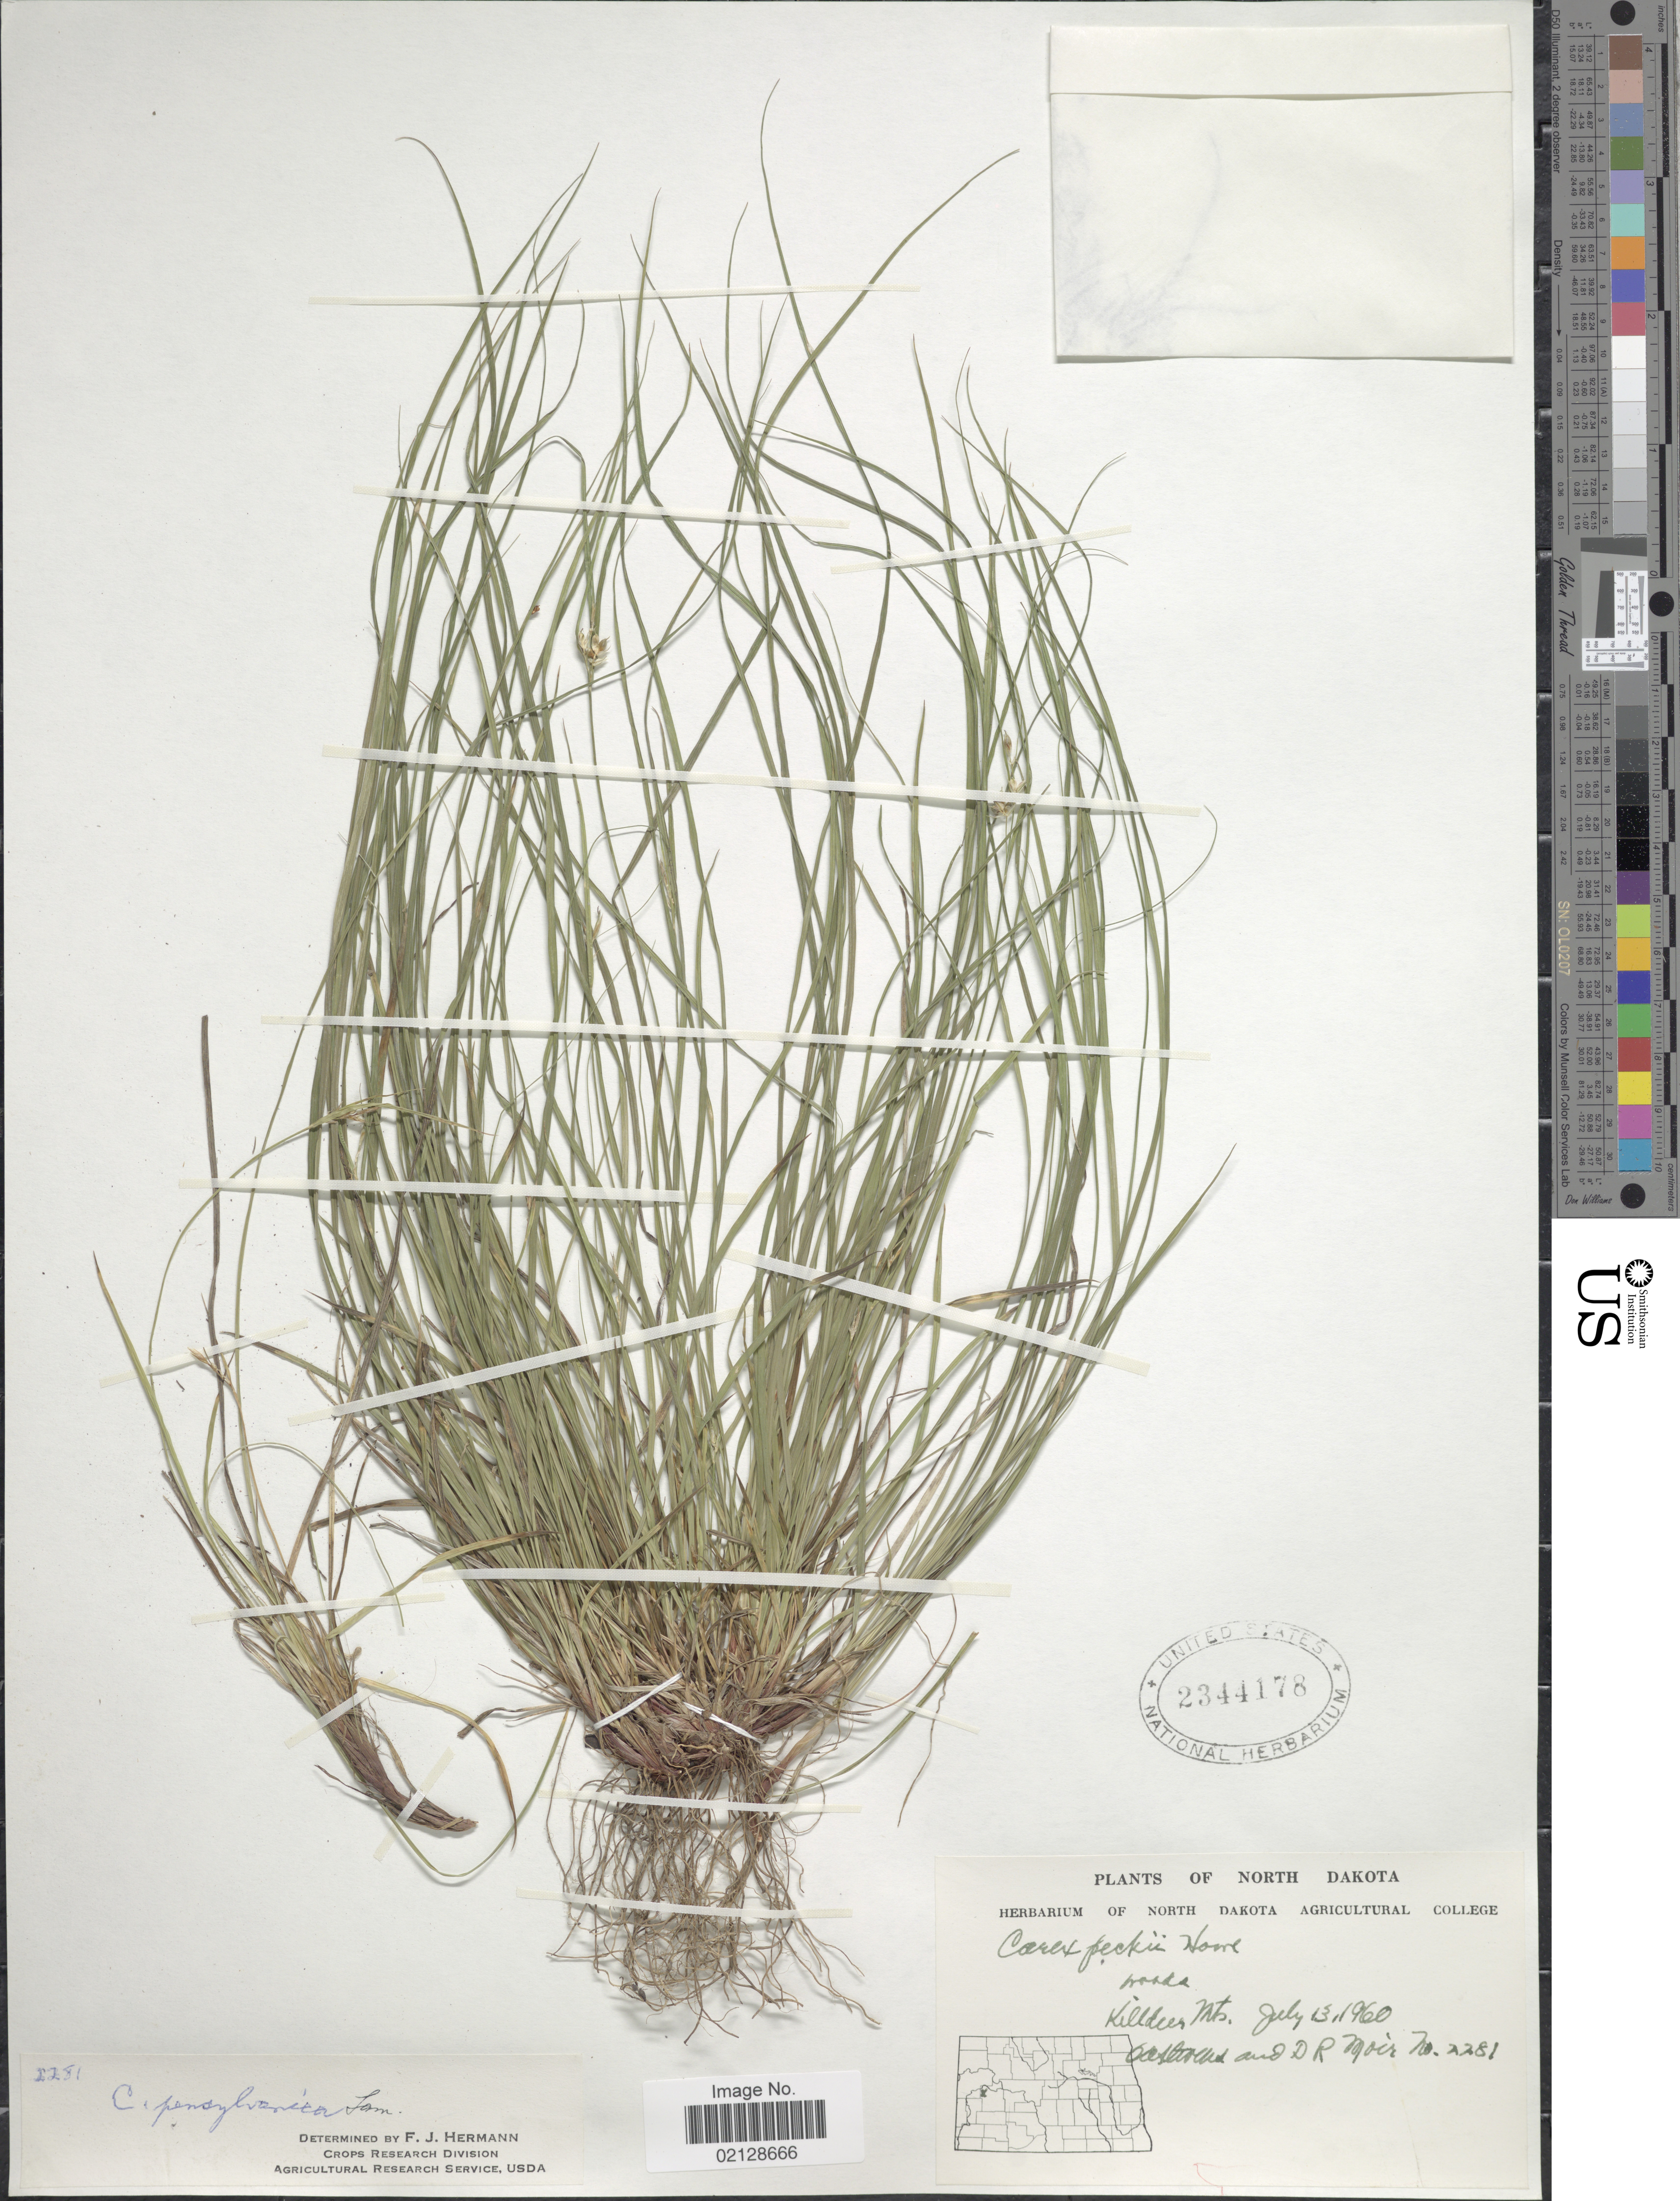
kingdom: Plantae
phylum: Tracheophyta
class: Liliopsida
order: Poales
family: Cyperaceae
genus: Carex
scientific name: Carex pensylvanica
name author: Lam.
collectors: O. A. Stevens & D. Moir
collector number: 2281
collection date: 1960-07-13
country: United States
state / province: North Dakota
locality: Killdeer Mts.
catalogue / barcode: US 2344178